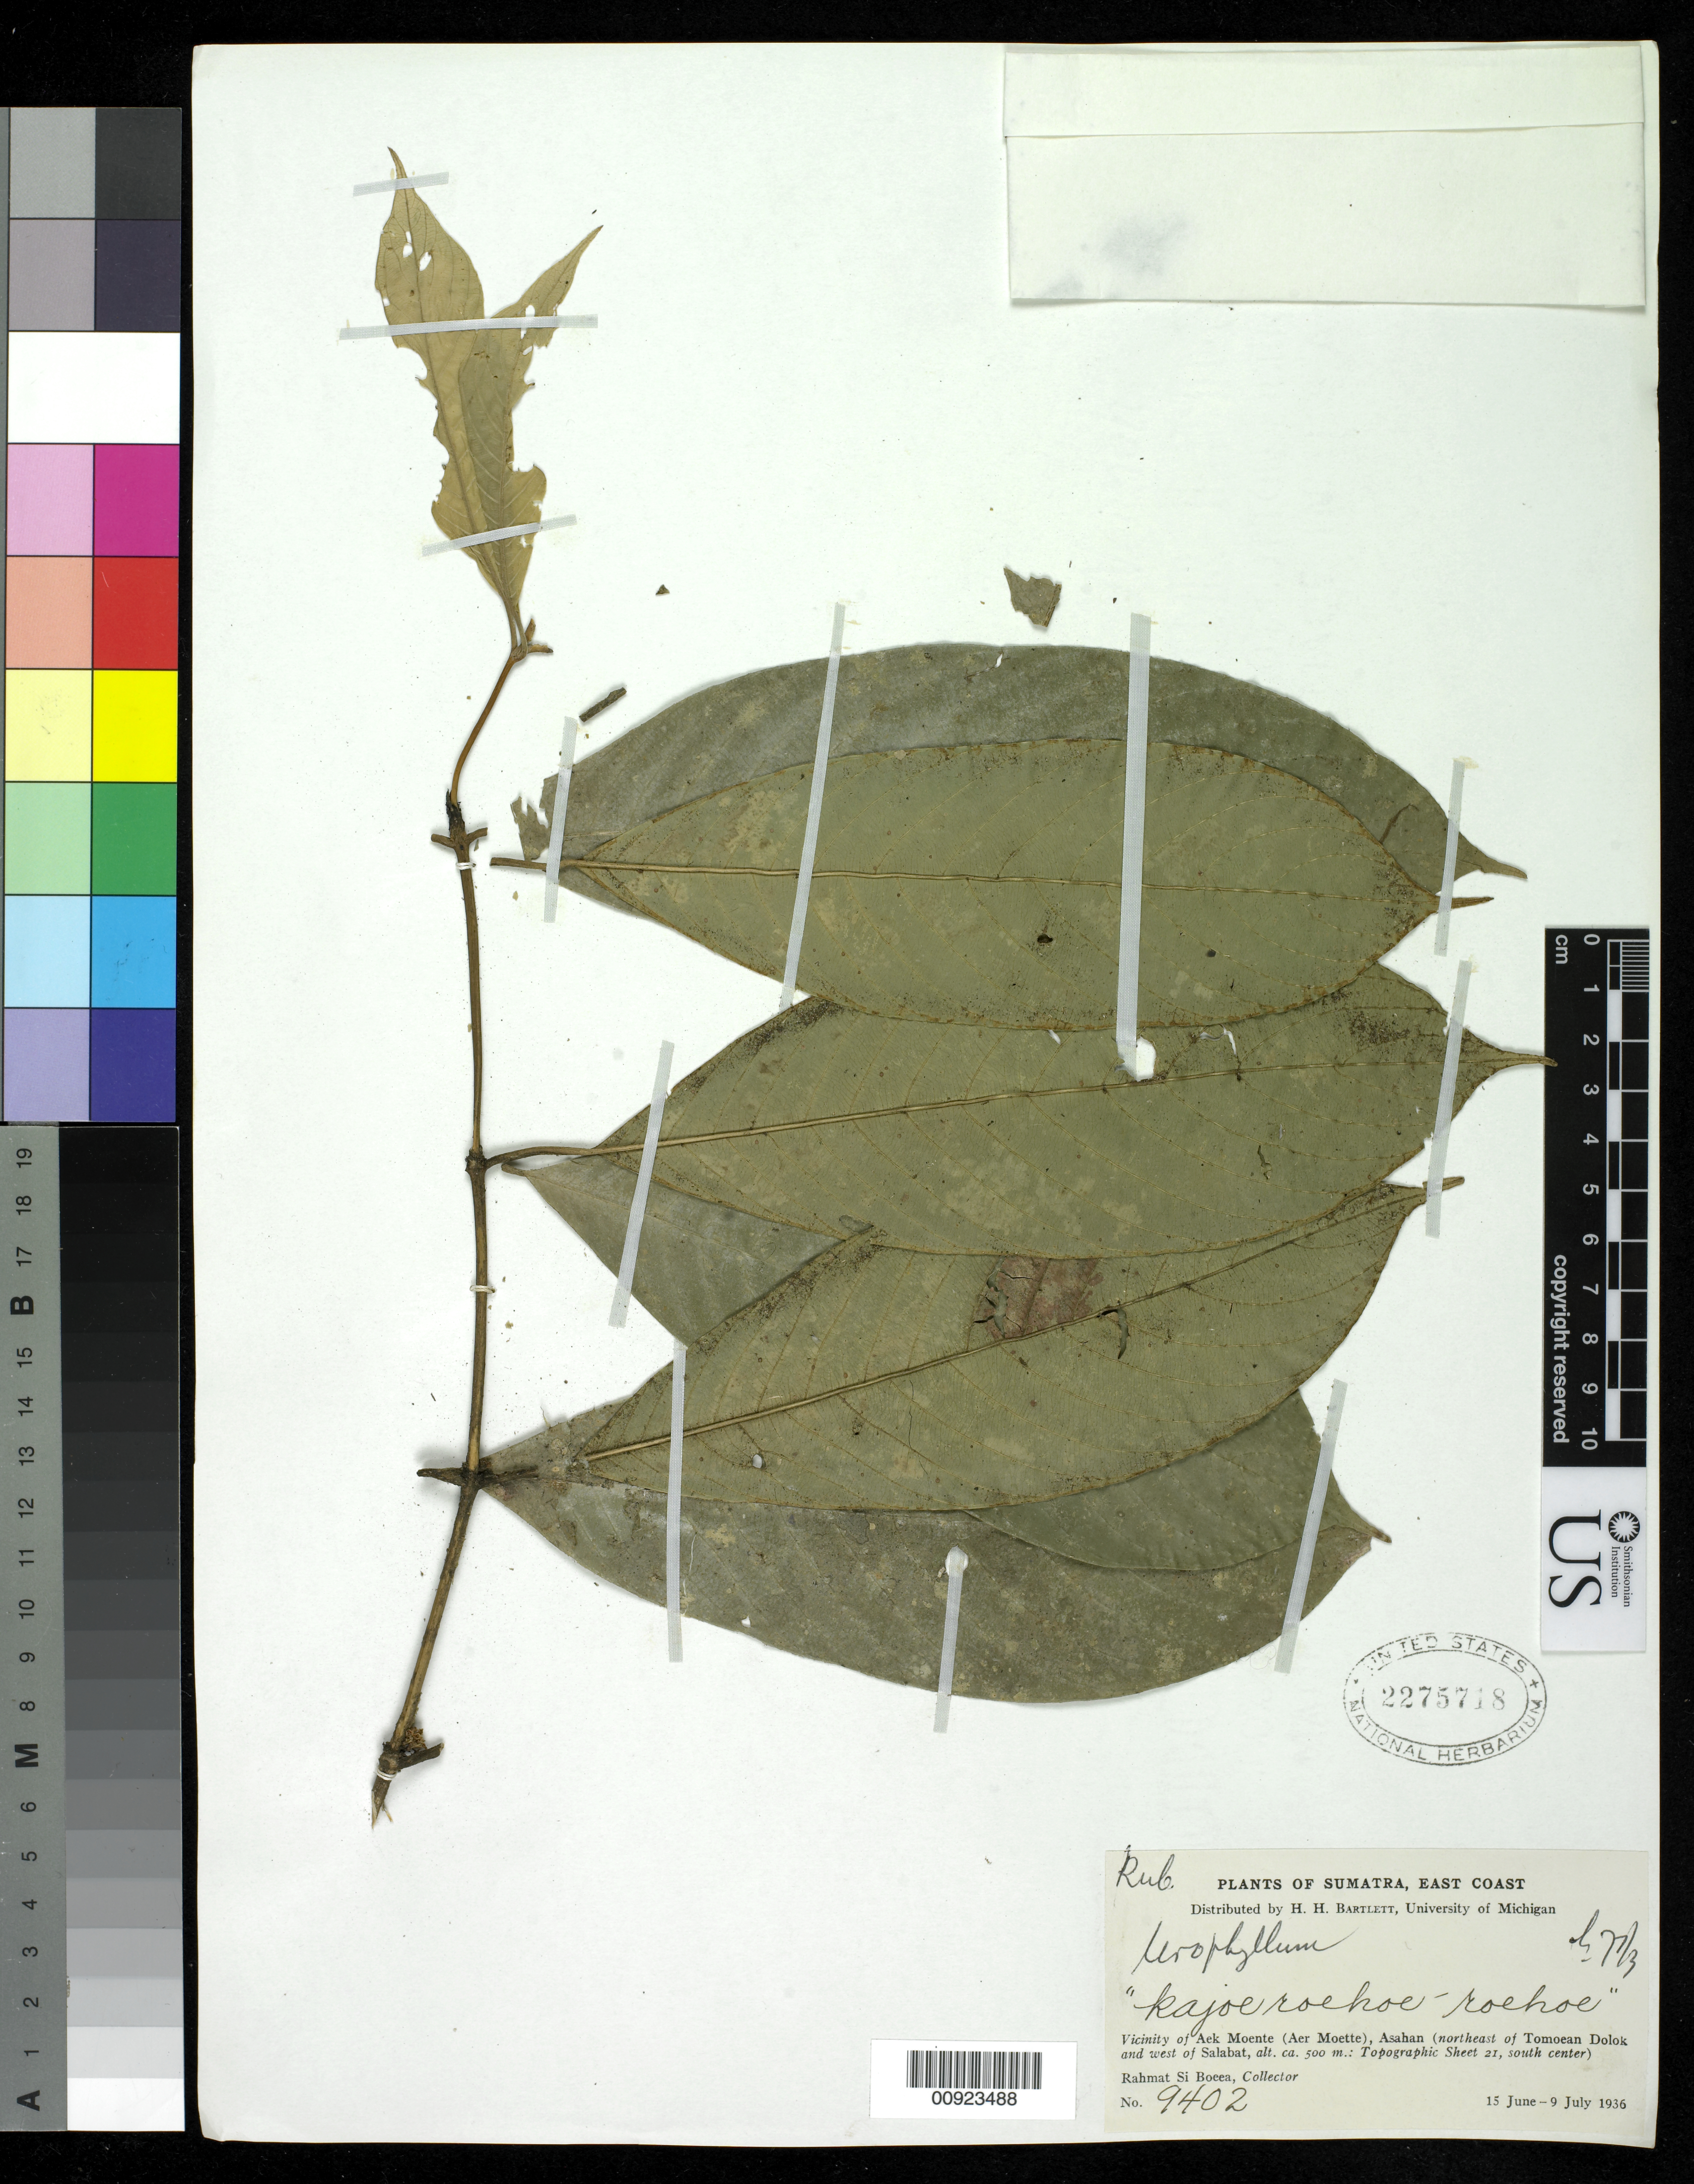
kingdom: Plantae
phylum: Tracheophyta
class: Magnoliopsida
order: Gentianales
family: Rubiaceae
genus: Urophyllum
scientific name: Urophyllum sp.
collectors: Rahmat Si Boeea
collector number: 9402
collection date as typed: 15 Jun 1936 to 19 Jul 1936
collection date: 1936-06-15/1936-07-19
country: Indonesia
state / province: Sumatra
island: Sumatra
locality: East coast, vicinity of Aek Moente (Aer Moette) Asahan (norhteast of Tomoean Dolok and west of Salabat)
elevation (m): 500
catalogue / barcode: US 2275718